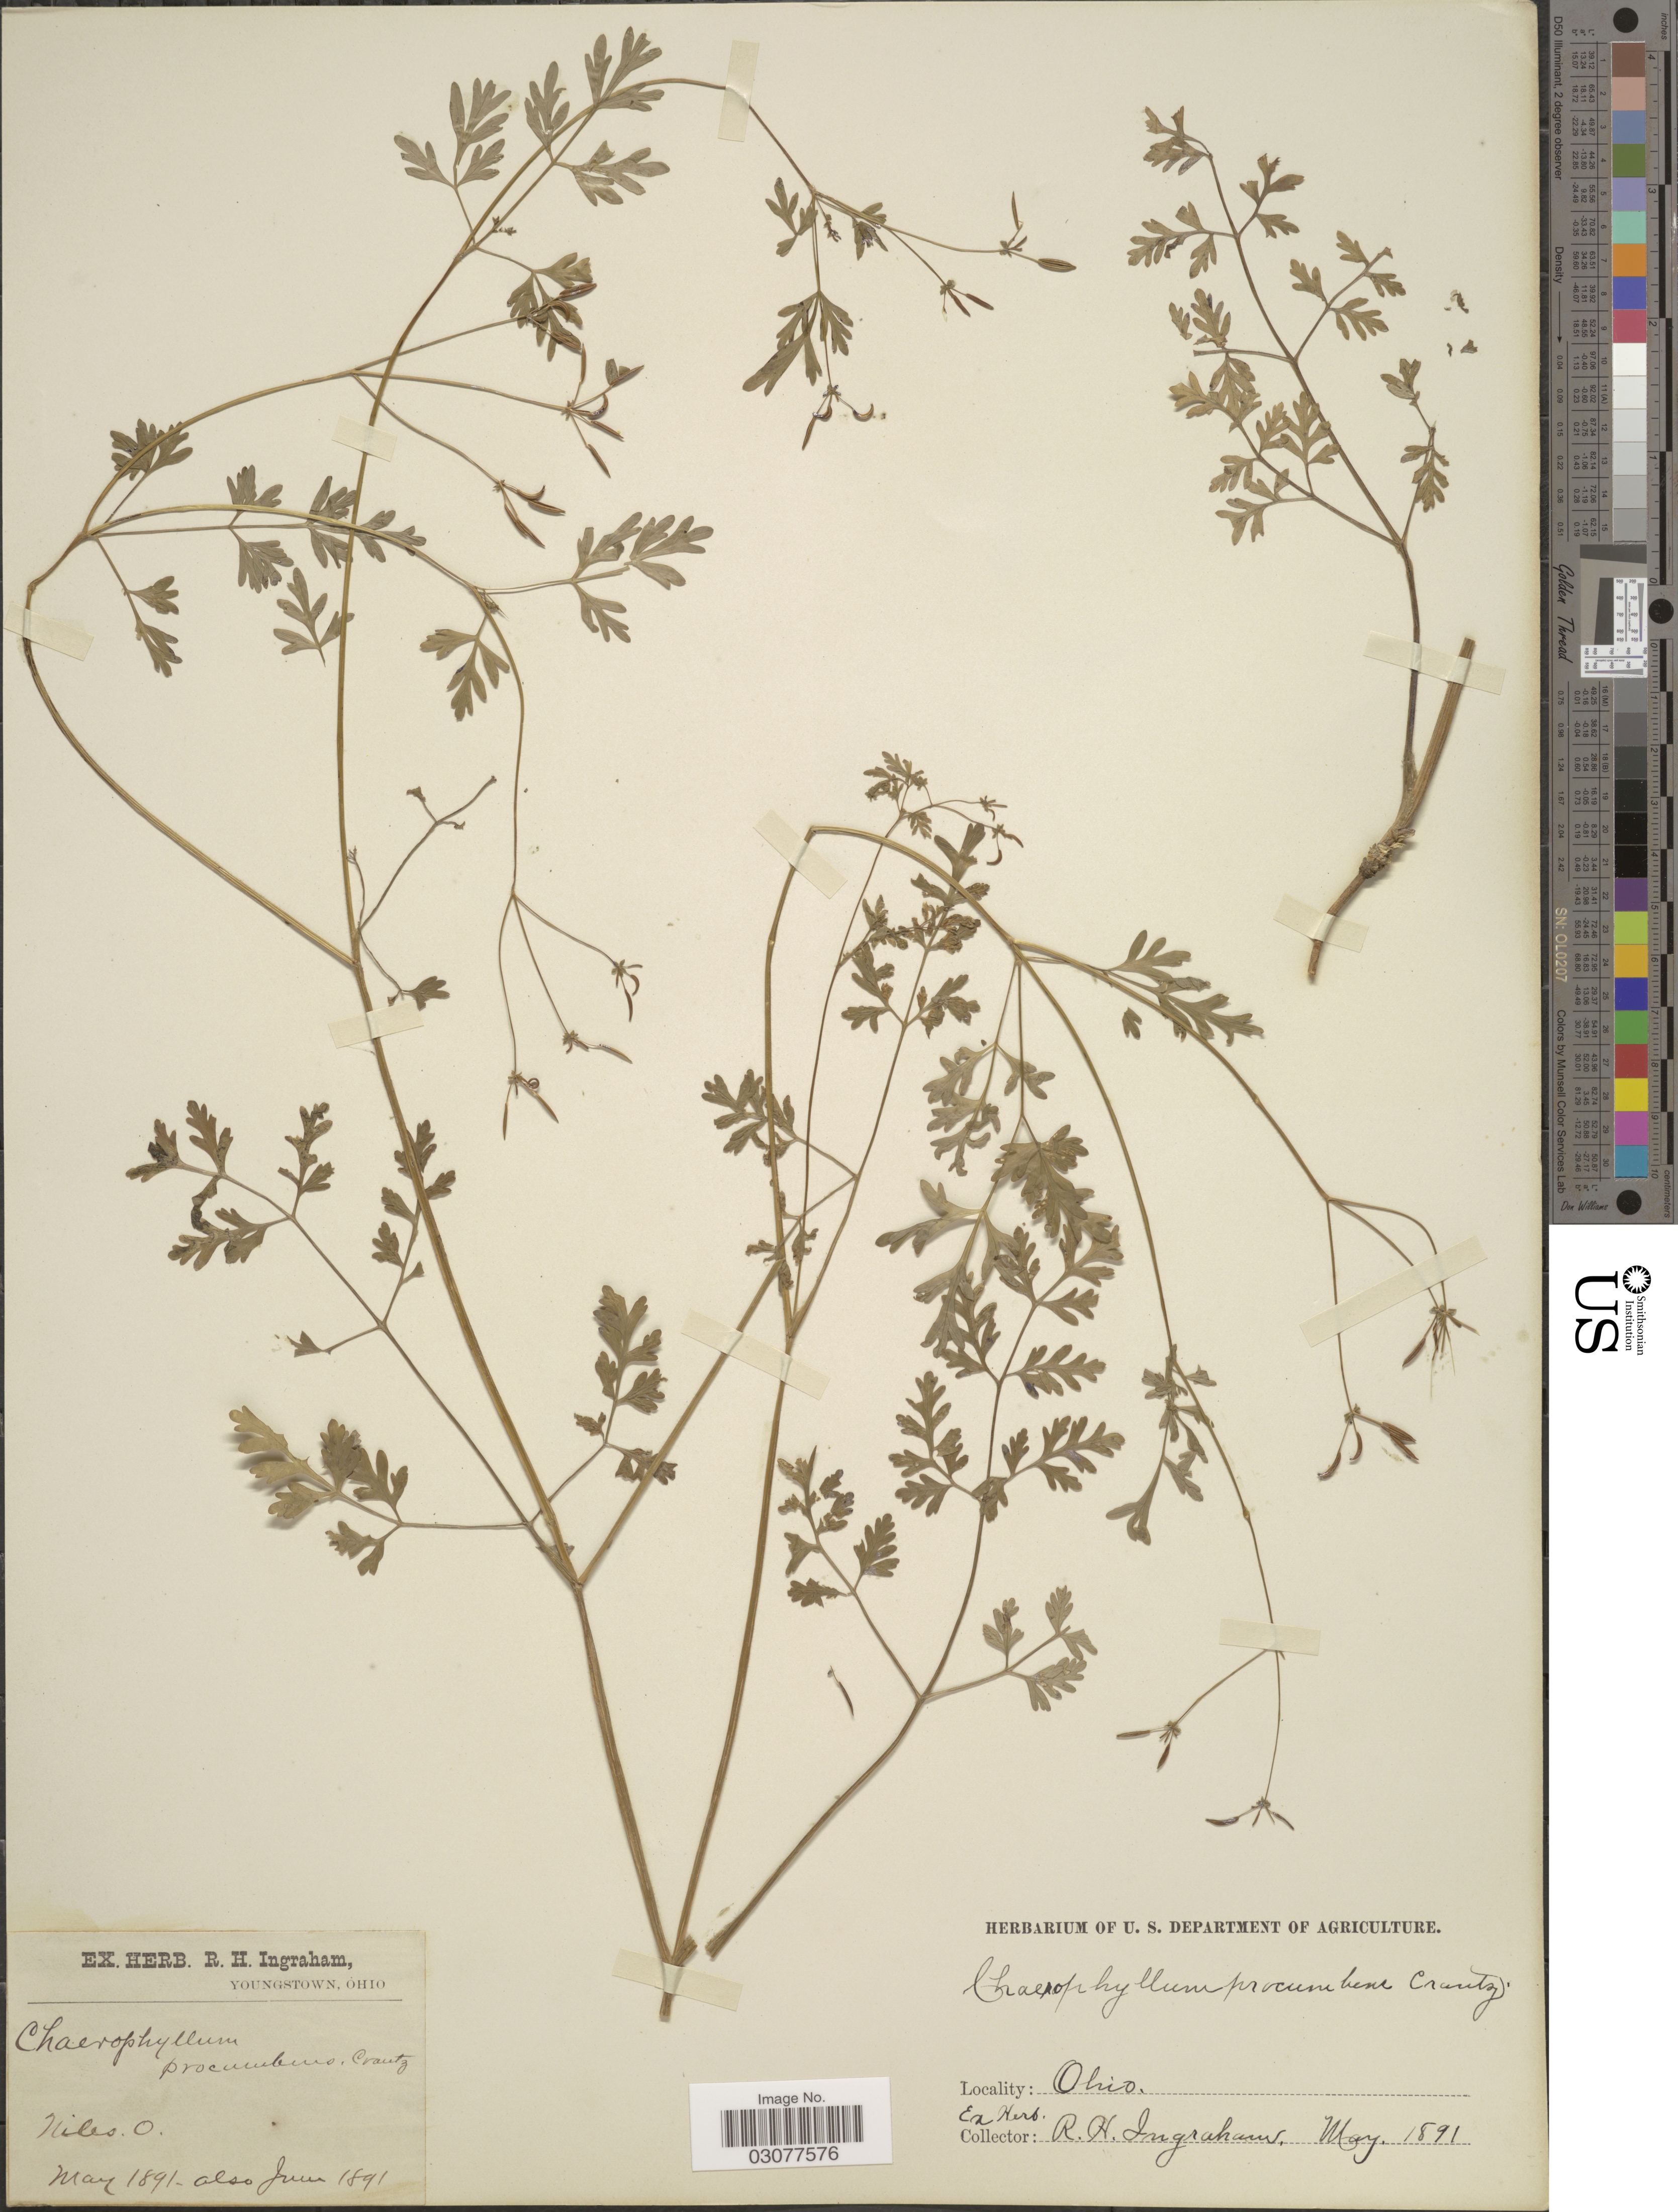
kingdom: Plantae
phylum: Tracheophyta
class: Magnoliopsida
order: Apiales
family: Apiaceae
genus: Chaerophyllum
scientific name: Chaerophyllum procumbens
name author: (L.) Crantz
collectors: R. Ingraham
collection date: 1891-05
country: United States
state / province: Ohio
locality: Niles, O.